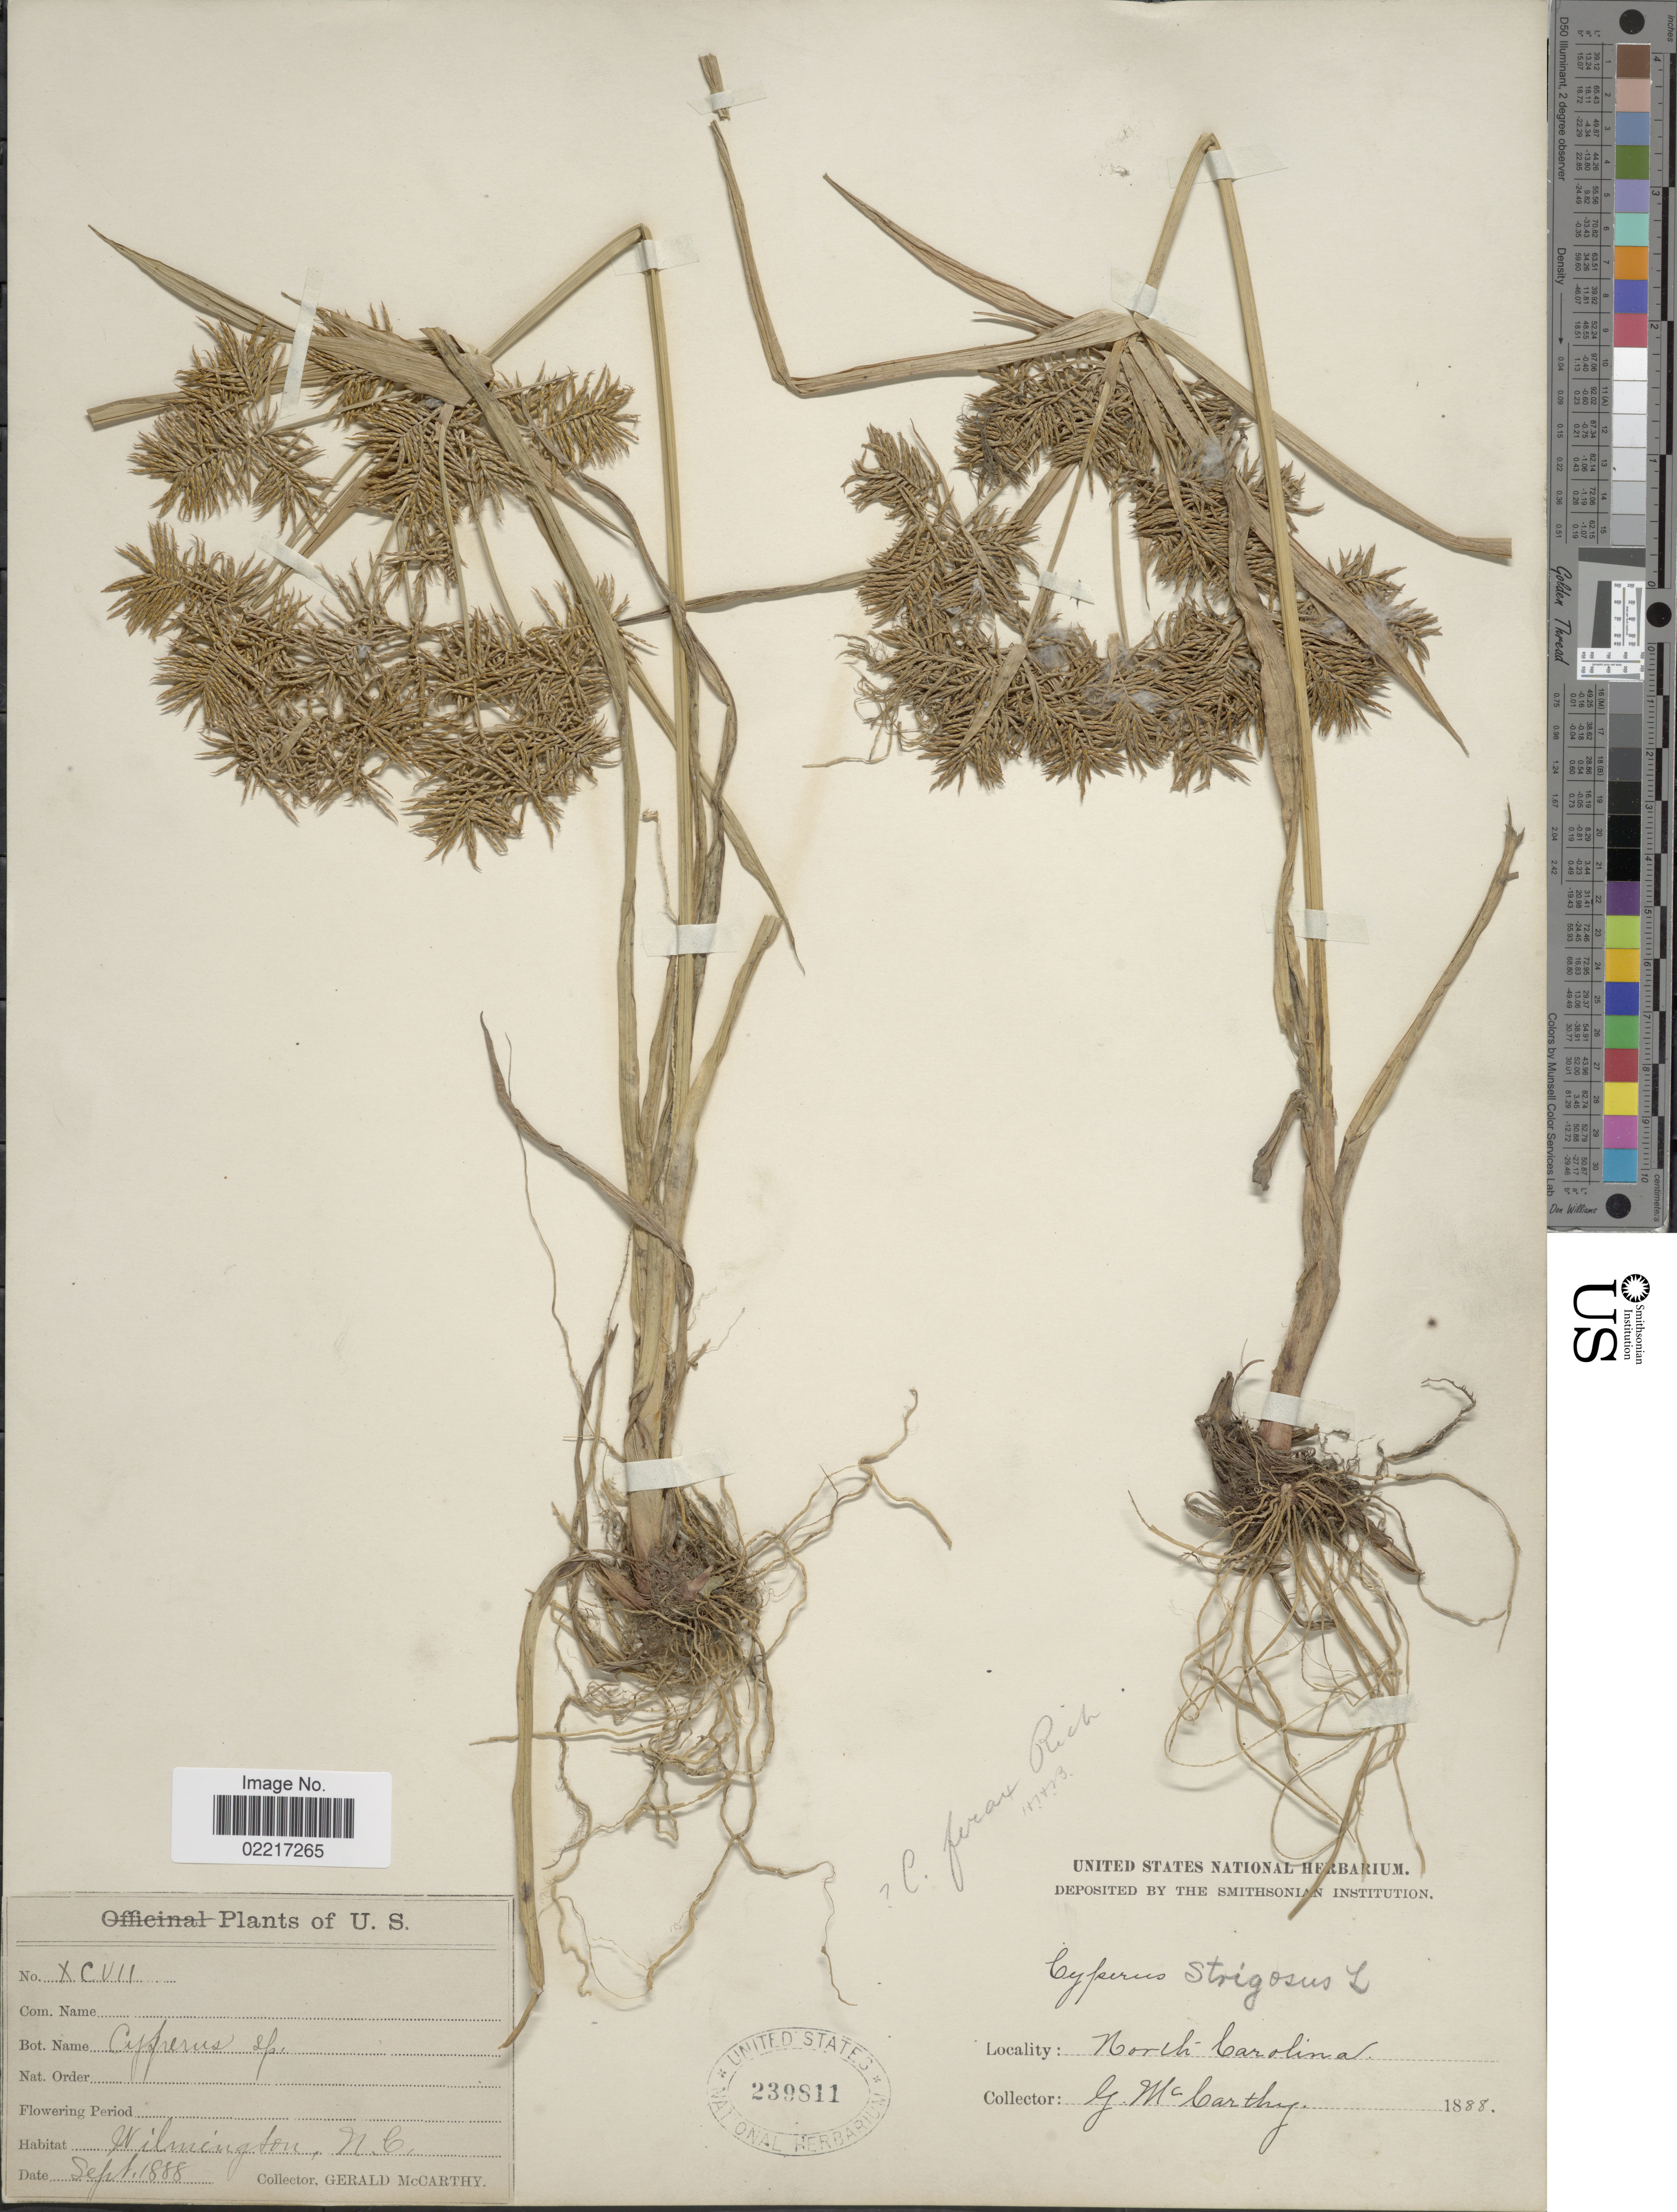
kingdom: Plantae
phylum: Tracheophyta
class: Liliopsida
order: Poales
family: Cyperaceae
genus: Cyperus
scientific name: Cyperus odoratus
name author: L.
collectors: G. McCarthy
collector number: XCVII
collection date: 1888-09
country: United States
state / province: North Carolina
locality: Wilmington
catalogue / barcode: US 239811